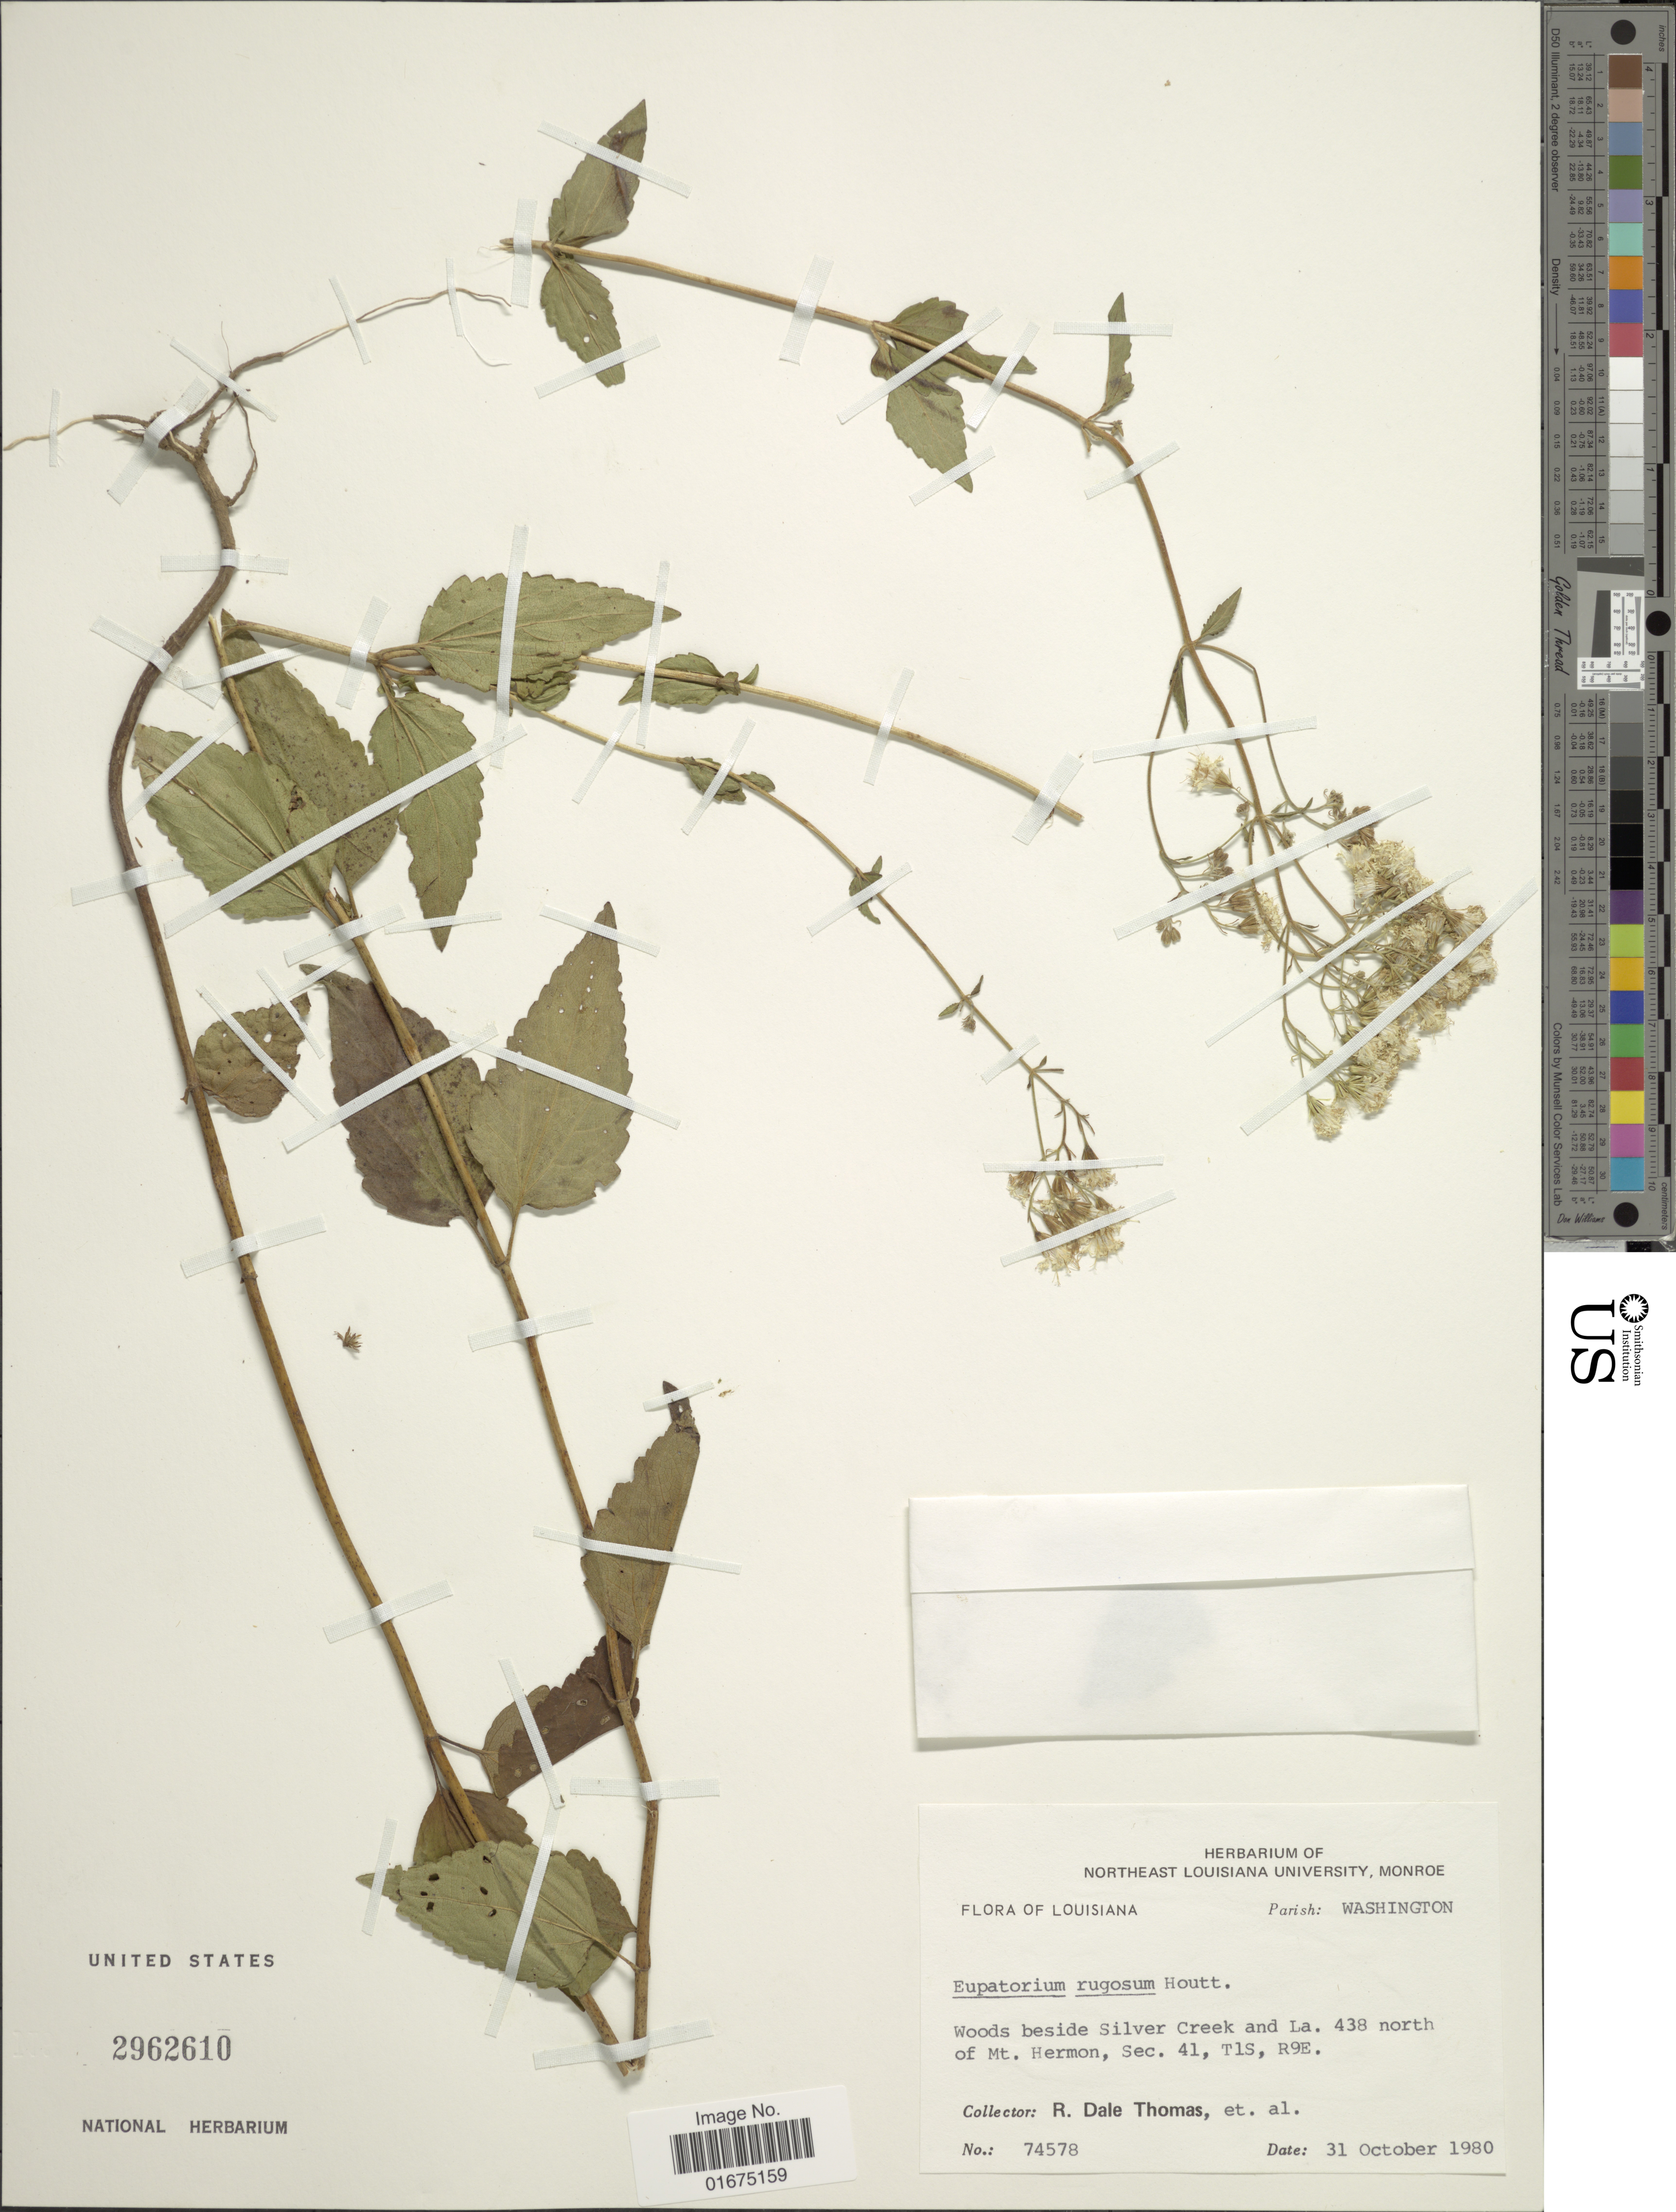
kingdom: Plantae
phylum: Tracheophyta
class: Magnoliopsida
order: Asterales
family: Asteraceae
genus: Ageratina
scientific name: Ageratina altissima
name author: (L.) R.M. King & H. Rob.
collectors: R. Thomas & et al.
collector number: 74578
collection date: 1980-10-31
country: United States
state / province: Louisiana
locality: Parish: Washington, Woods beside Silver Creek and La. 438 north of Mt. Hermon, Sec. 41, T1S, R9E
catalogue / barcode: US 2962610